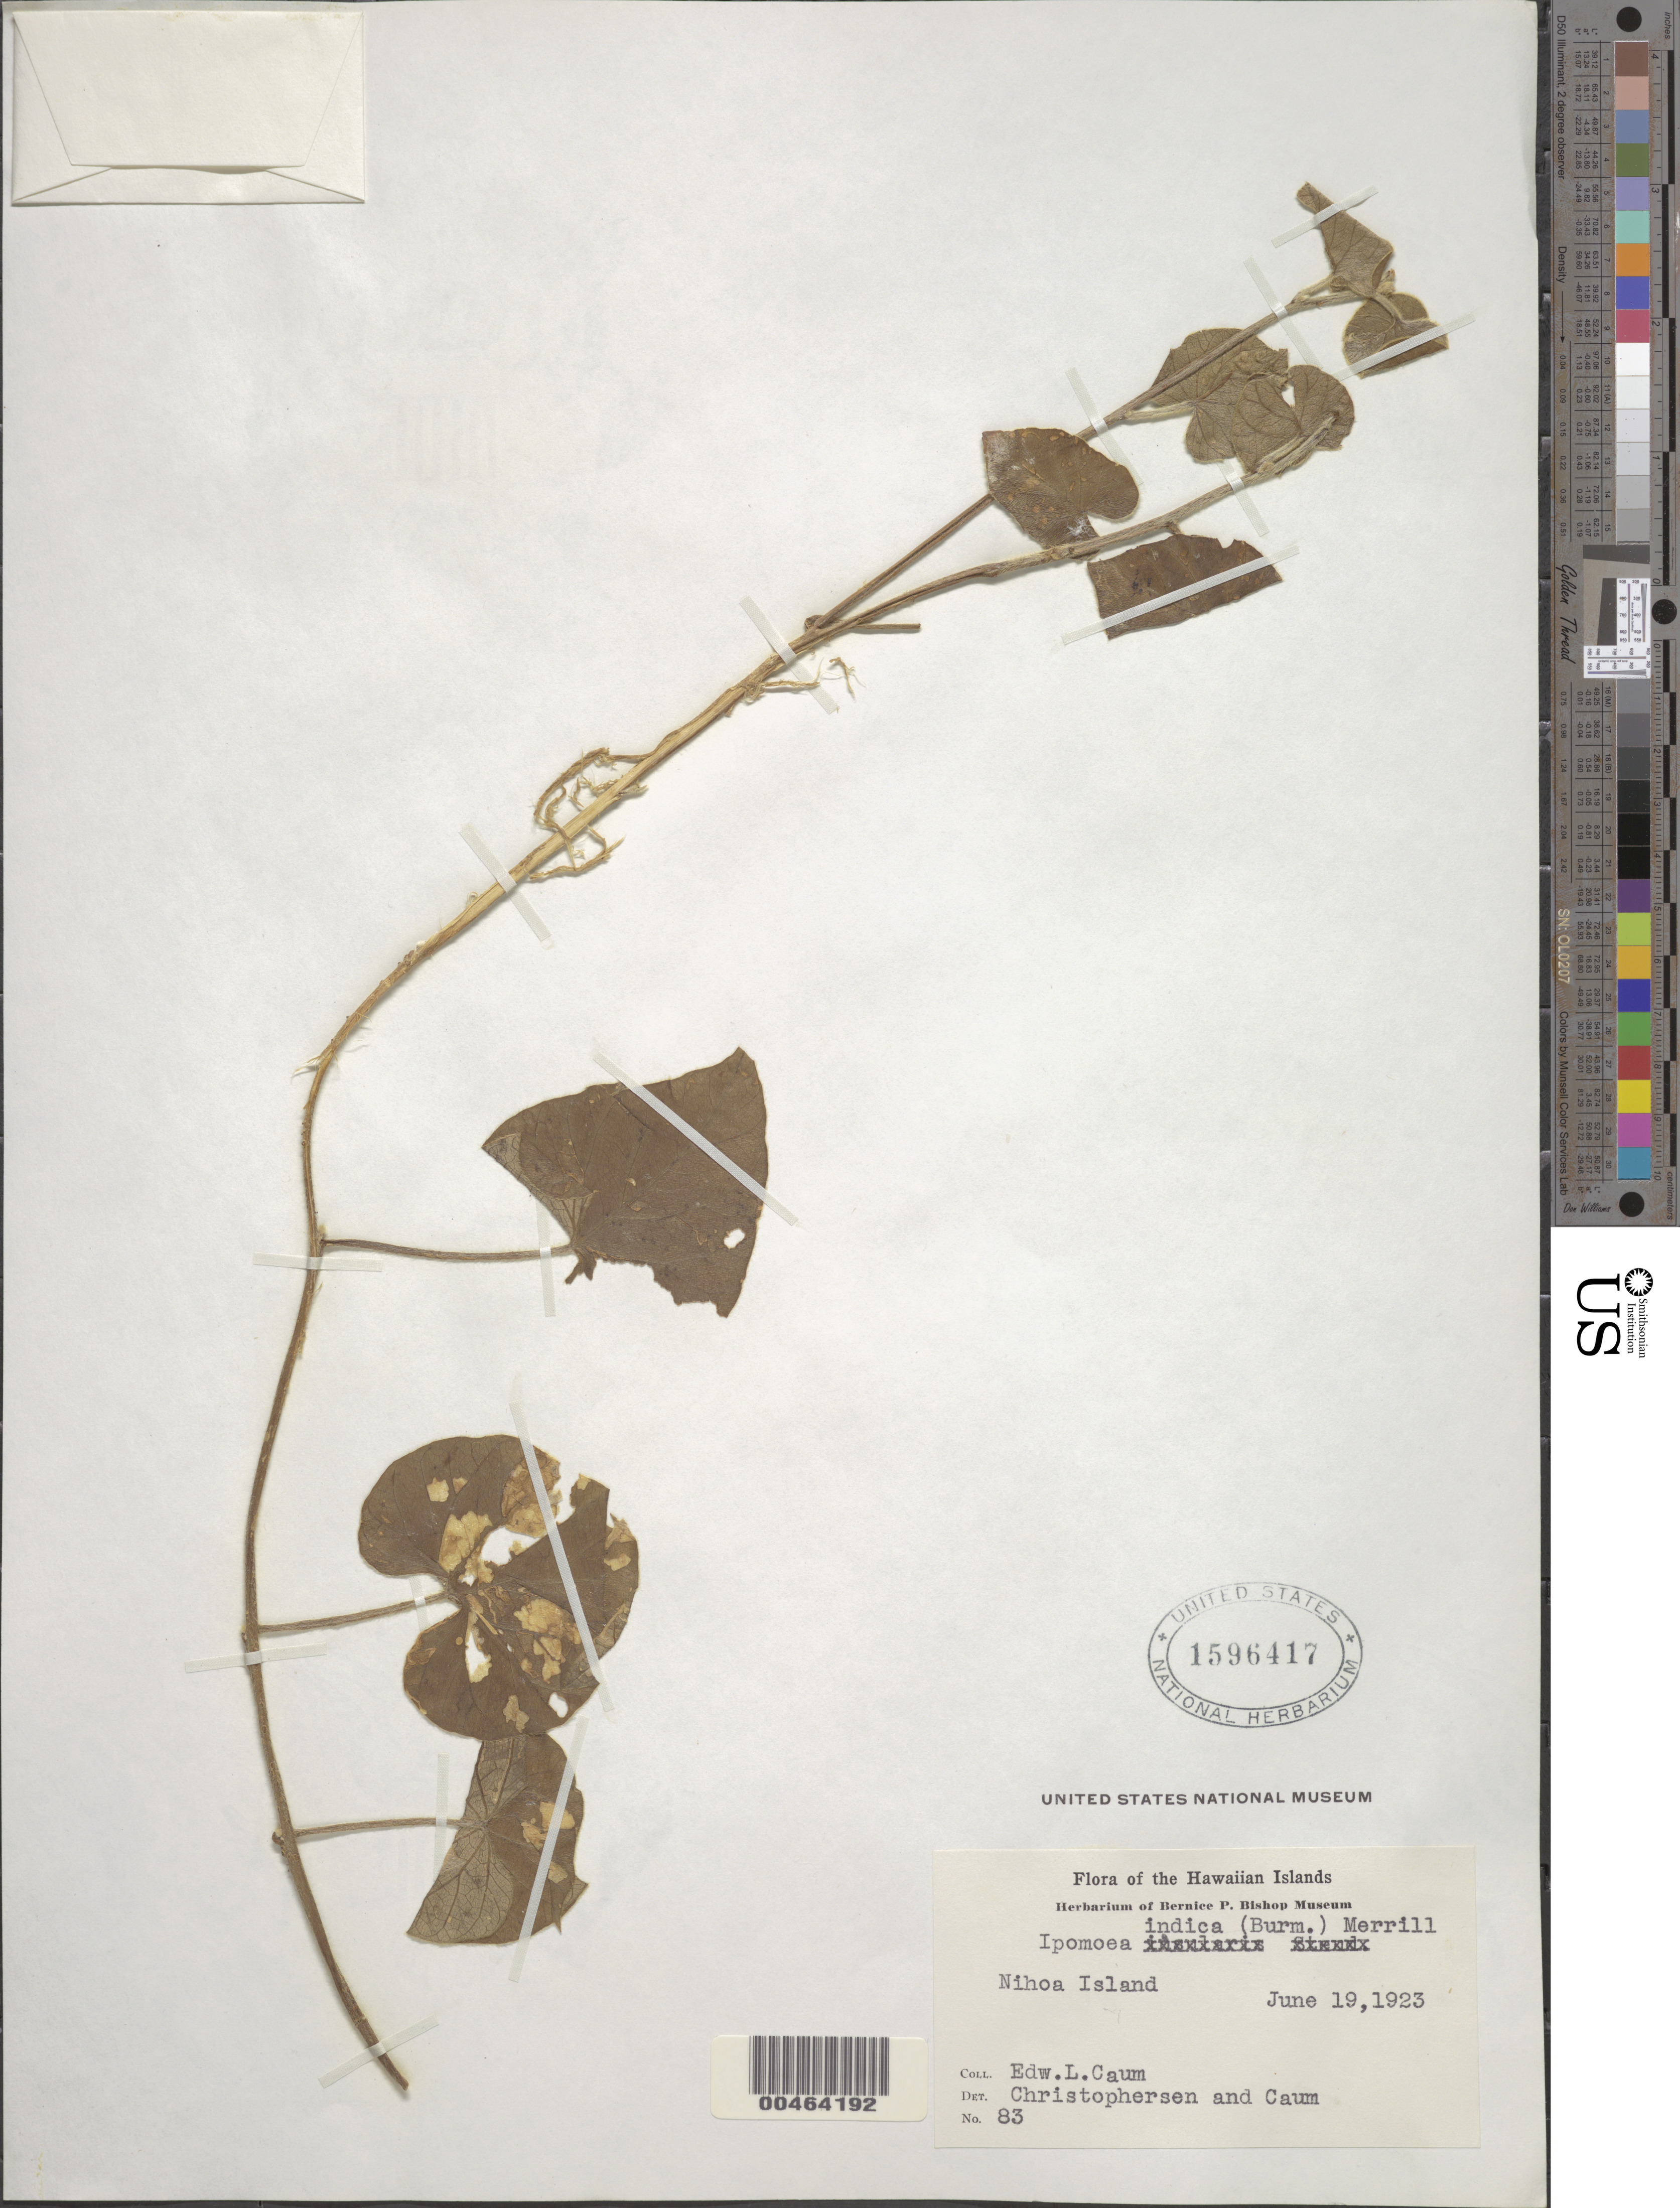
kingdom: Plantae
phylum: Tracheophyta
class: Magnoliopsida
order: Solanales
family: Convolvulaceae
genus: Ipomoea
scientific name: Ipomoea indica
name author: (Burm.) Merr.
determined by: Christophersen, Erling; Caum, E. L.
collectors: E. L. Caum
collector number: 83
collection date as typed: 19 Jun 1923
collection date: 1923-06-19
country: United States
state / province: Hawaii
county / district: Honolulu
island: Nihoa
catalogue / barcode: US 1596417